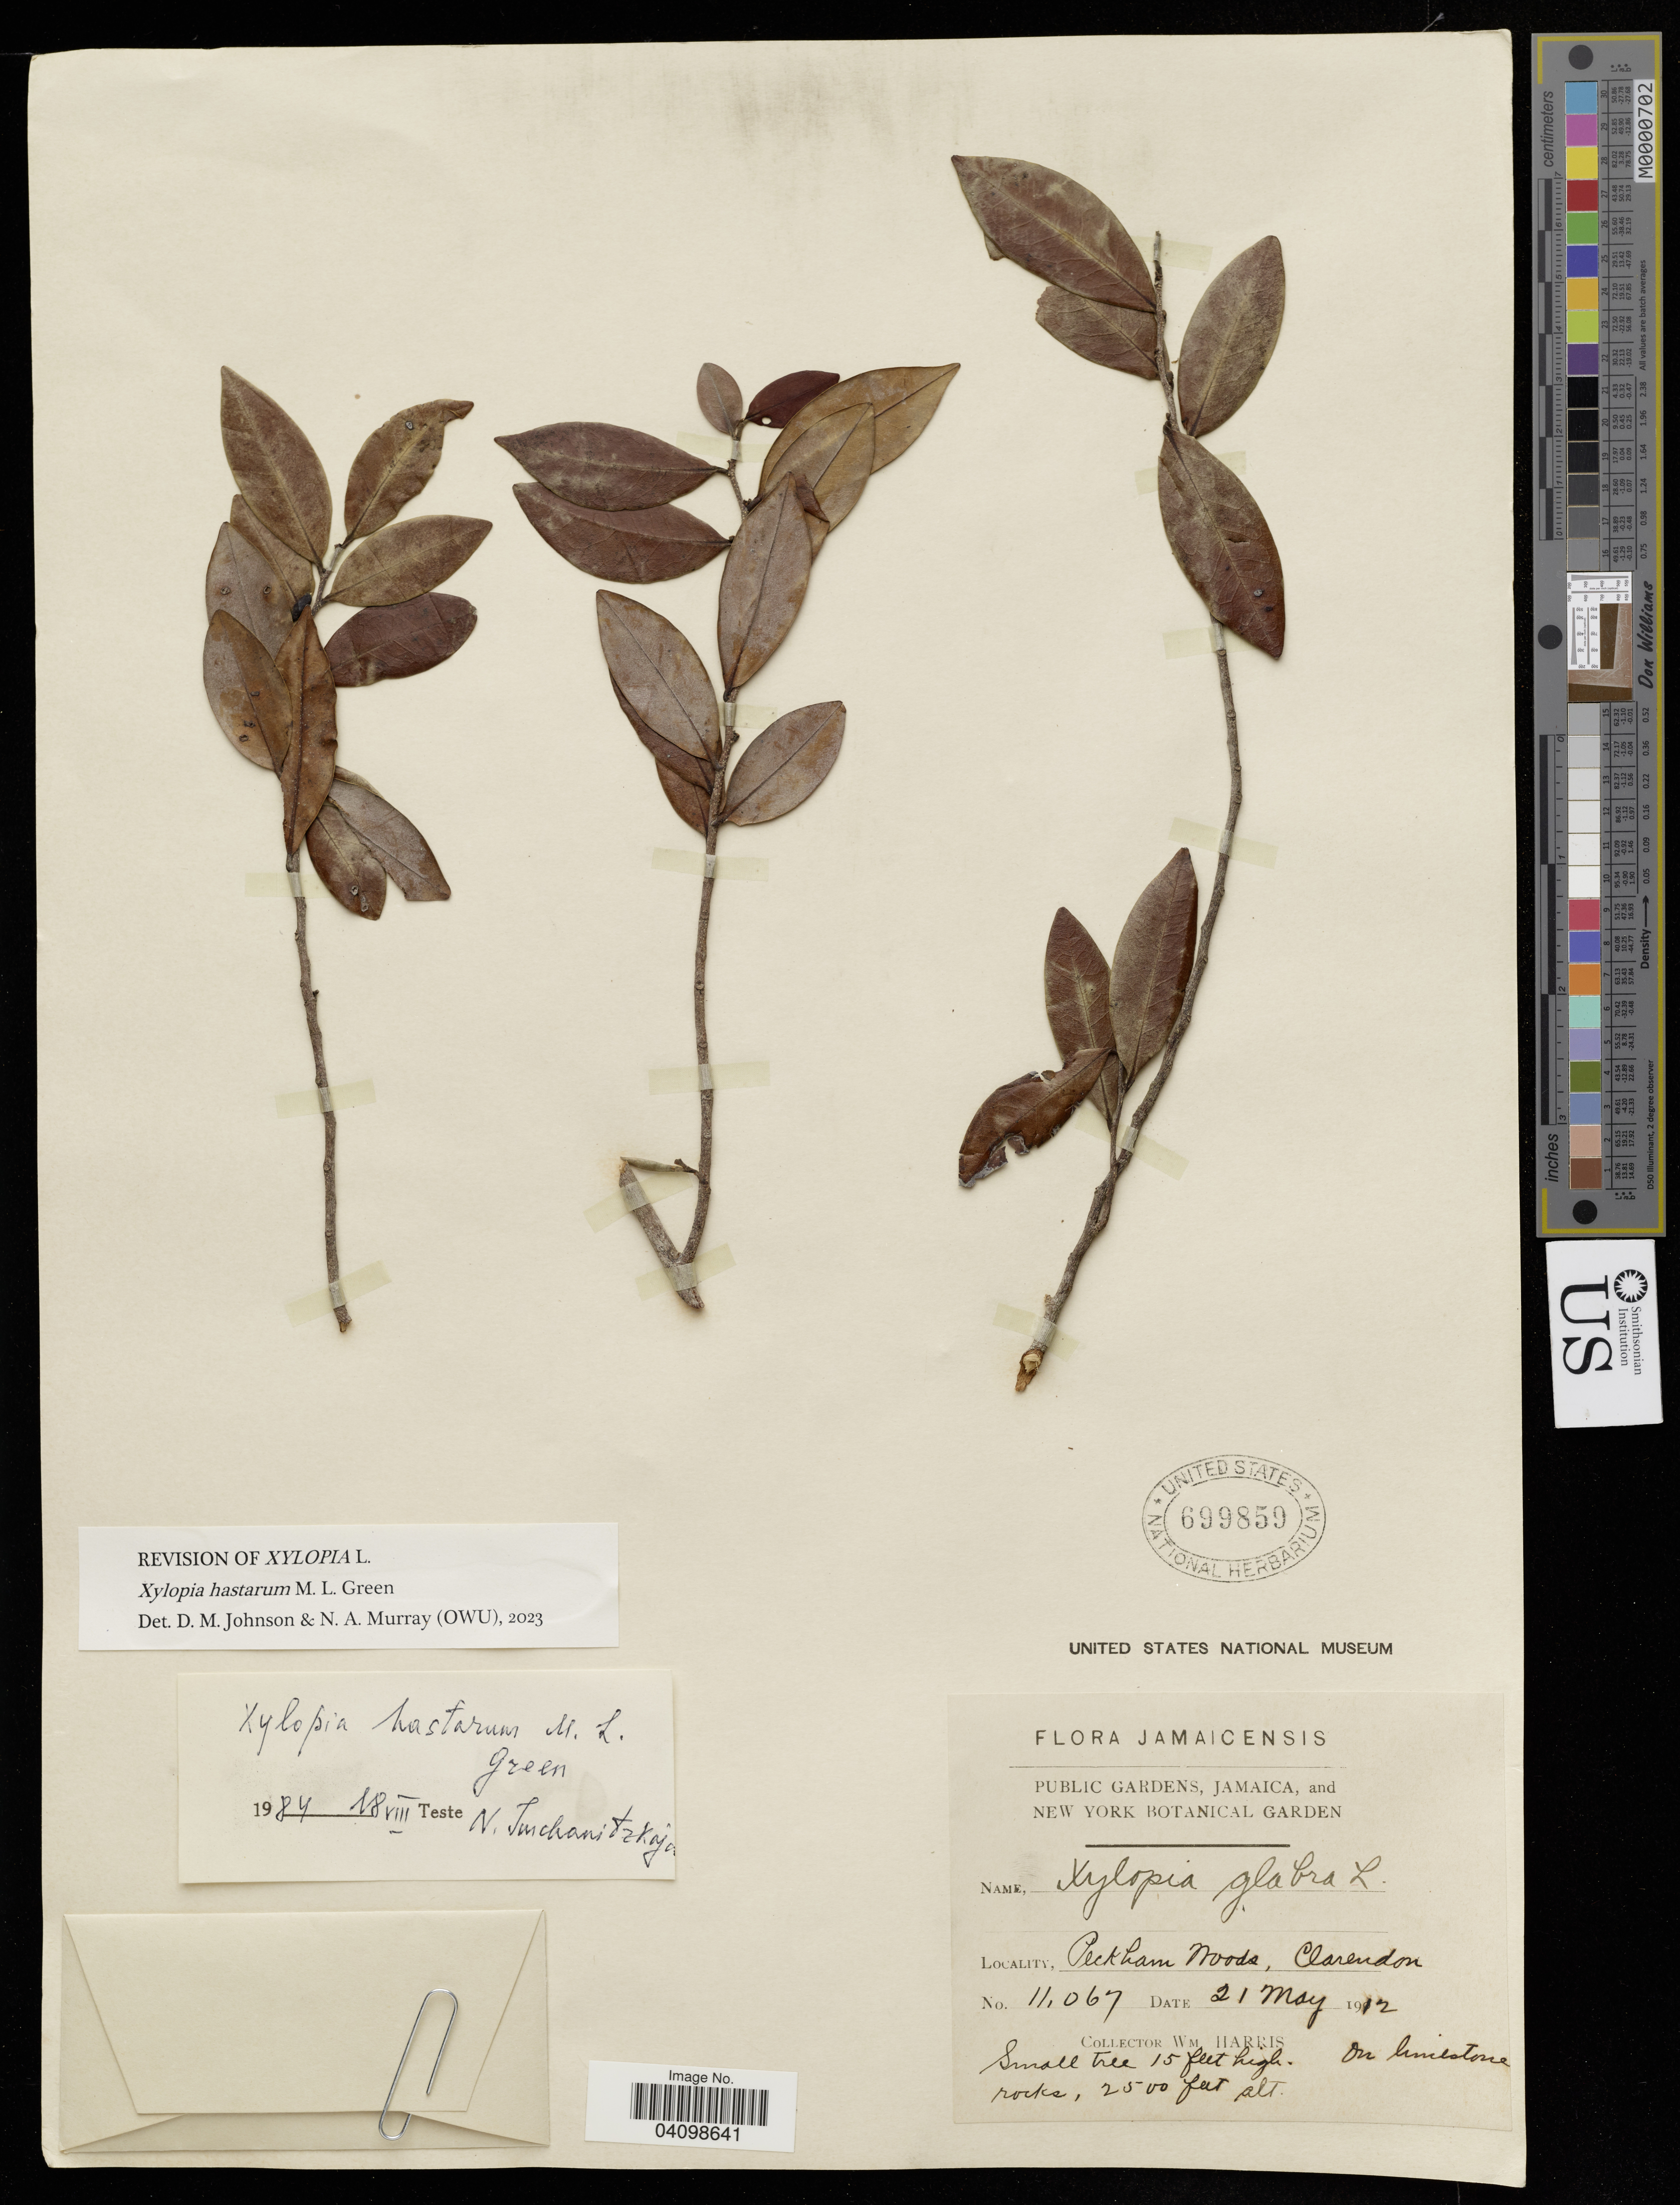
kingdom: Plantae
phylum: Tracheophyta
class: Magnoliopsida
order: Magnoliales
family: Annonaceae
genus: Xylopia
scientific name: Xylopia hastarum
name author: M.L. Green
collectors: W. Harris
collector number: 11067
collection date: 1912-05-21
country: Jamaica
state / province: Clarendon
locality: Peckham Woods.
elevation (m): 762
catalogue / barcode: US 699859